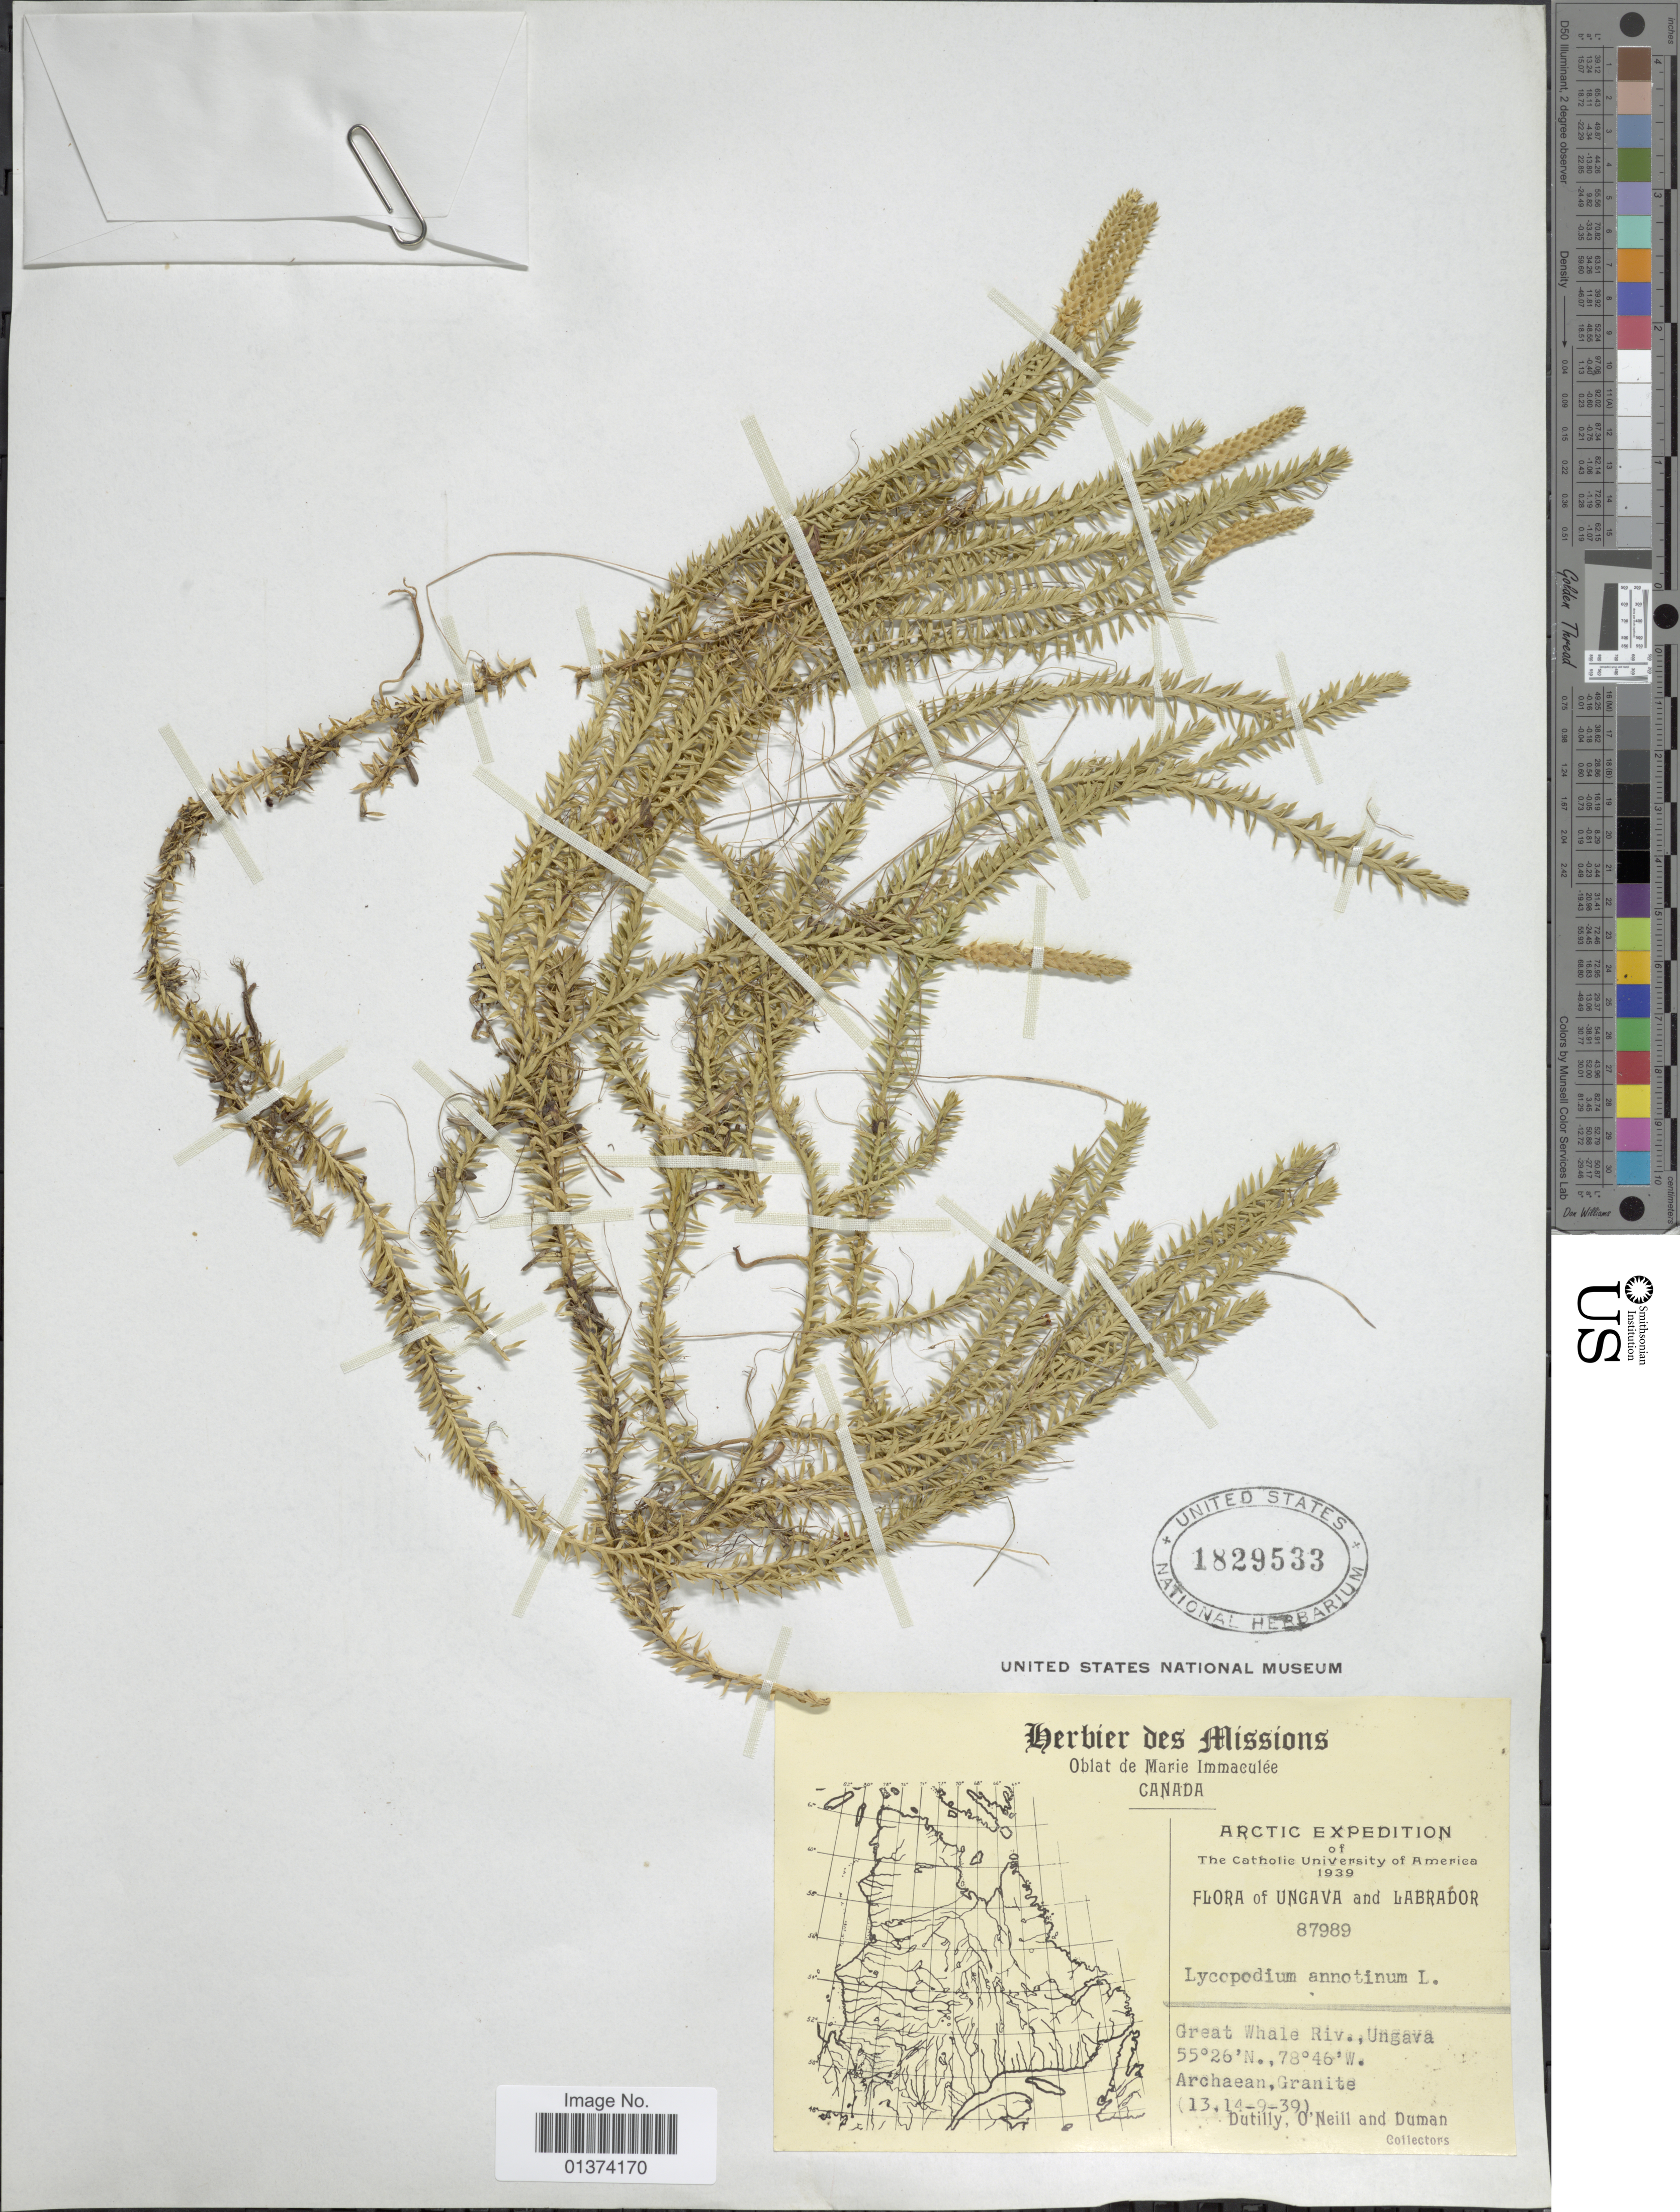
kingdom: Plantae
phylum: Tracheophyta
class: Lycopodiopsida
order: Lycopodiales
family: Lycopodiaceae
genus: Spinulum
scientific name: Spinulum annotinum subsp. annotinum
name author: (L.) A. Haines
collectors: -. Dutilly, -. O'Neill & -. Duman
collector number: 87989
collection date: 1939-09-13/1939-09-14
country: Canada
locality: Unagva and Labrador, Great Whal Riv., Ungava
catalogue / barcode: US 1829533